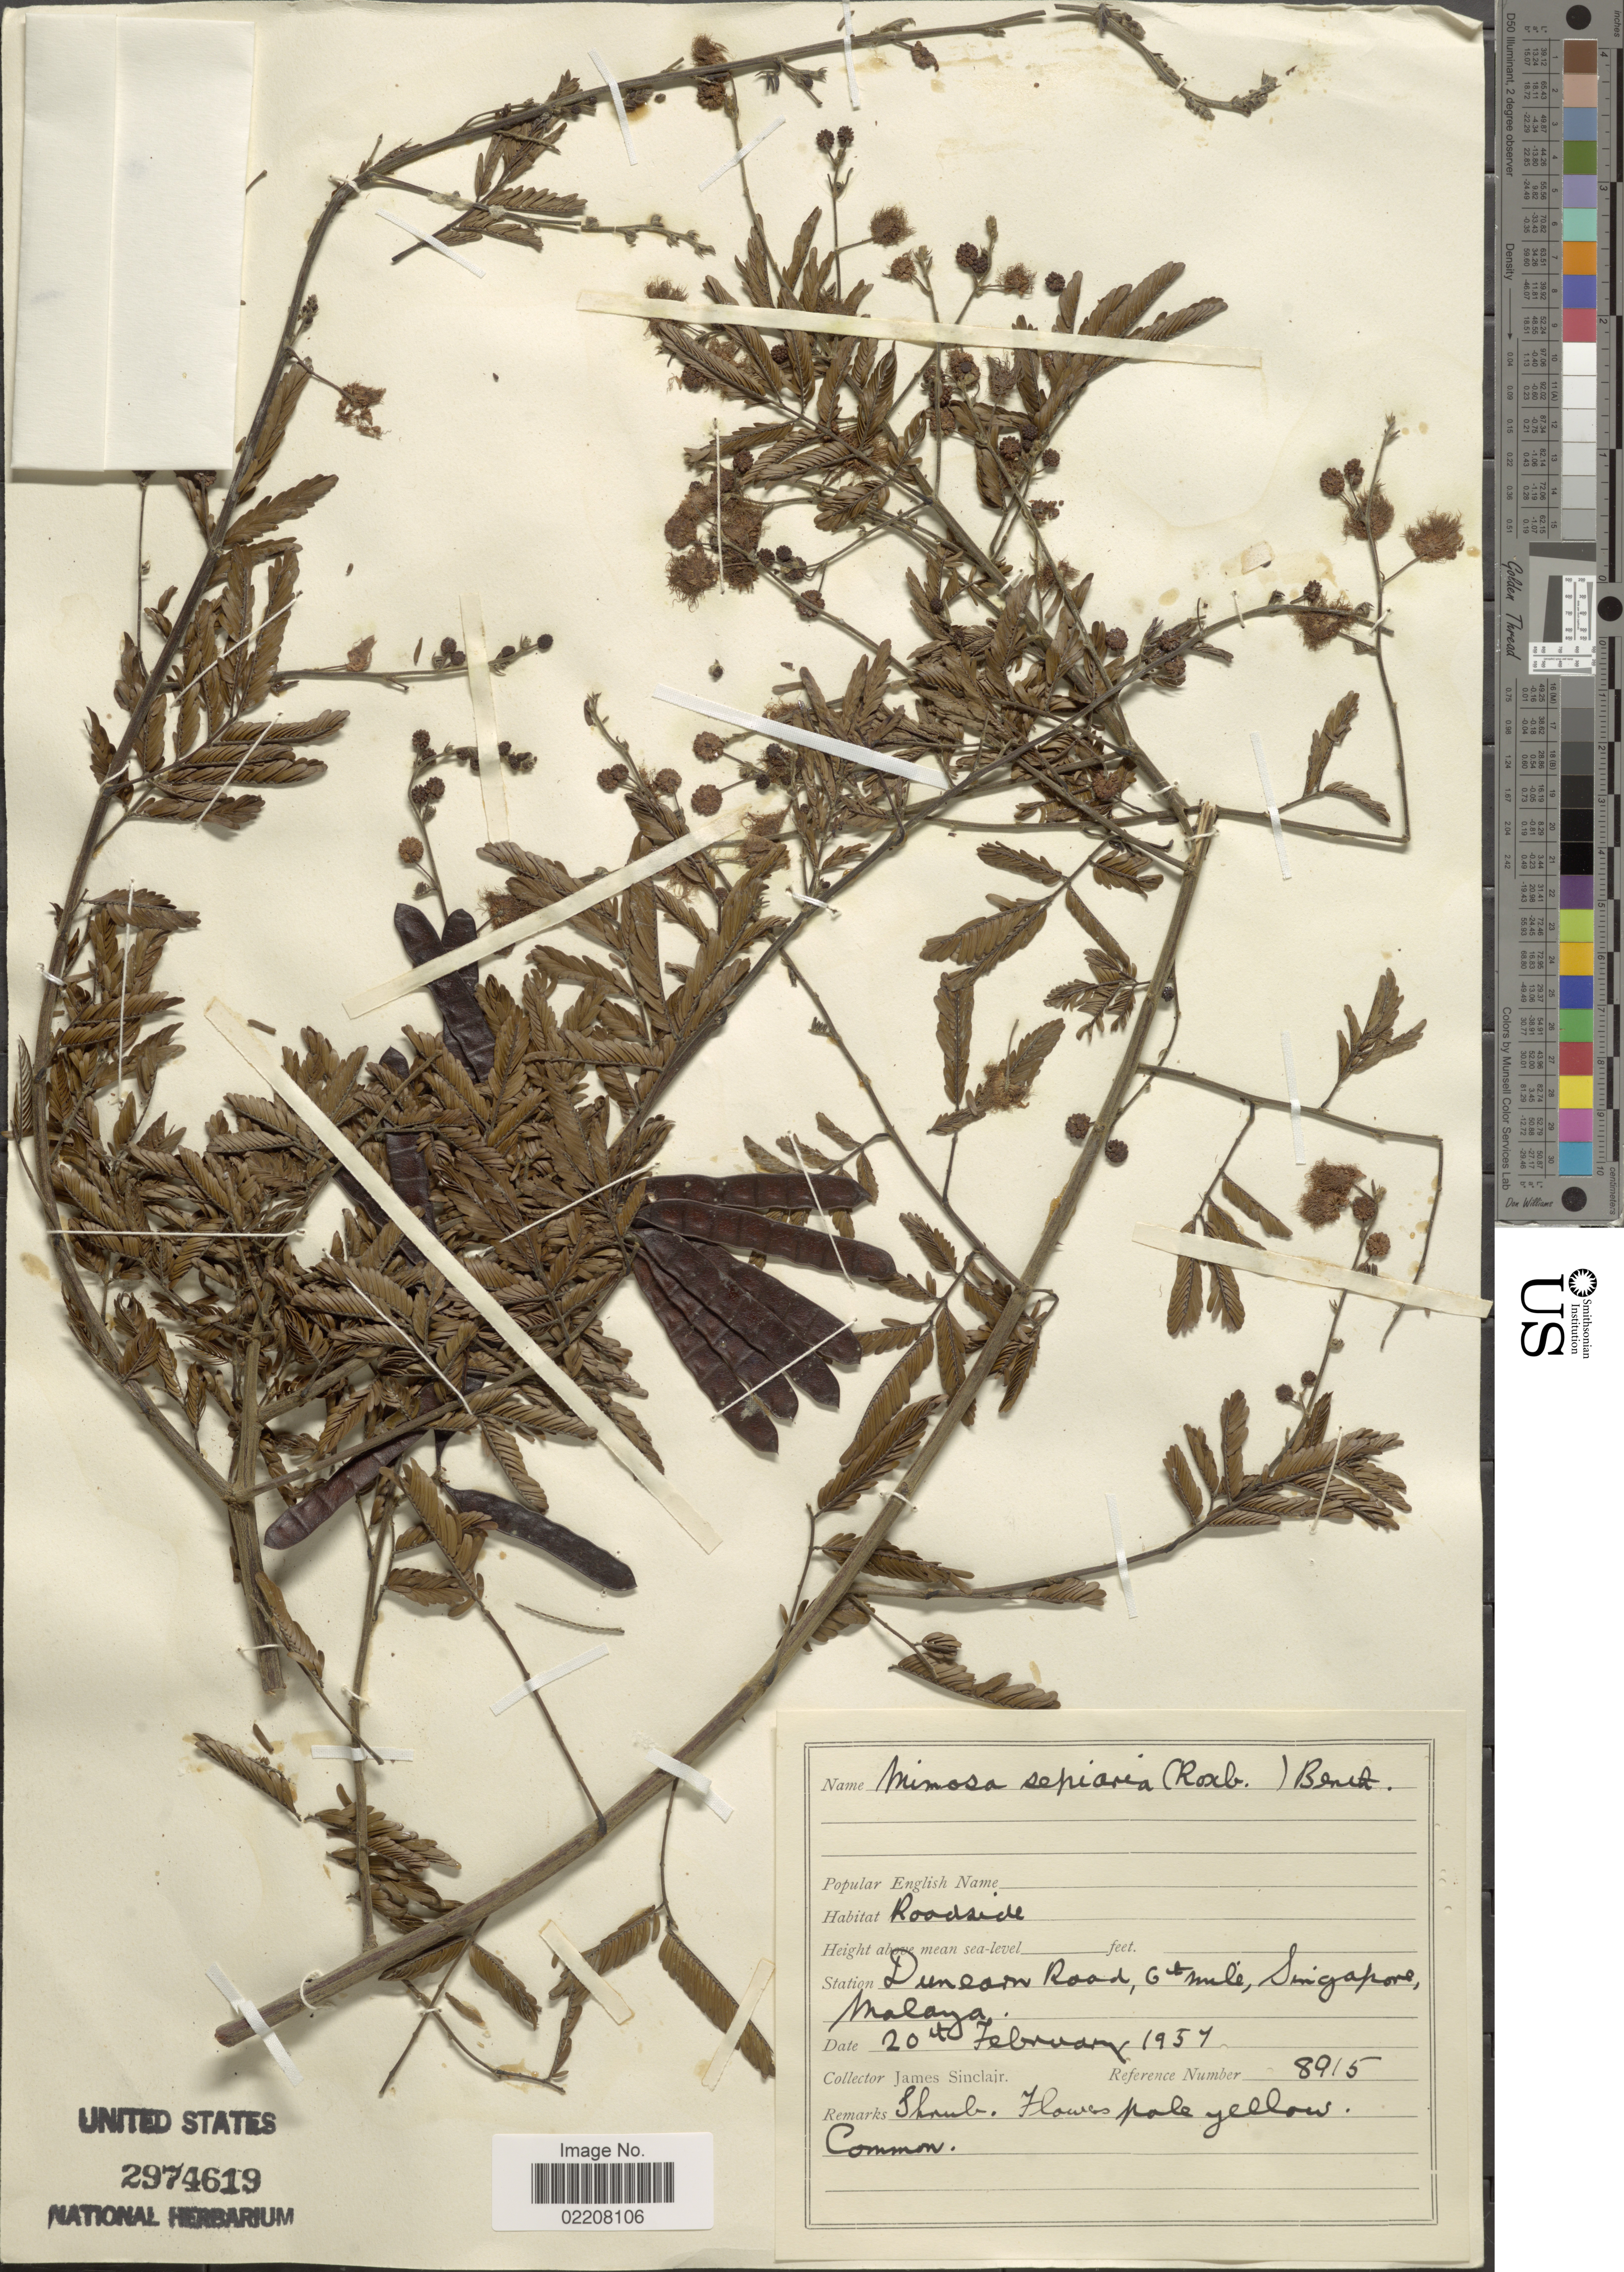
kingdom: Plantae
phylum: Tracheophyta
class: Magnoliopsida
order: Fabales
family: Fabaceae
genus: Mimosa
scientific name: Mimosa sepiaria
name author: Benth.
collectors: J. Sinclair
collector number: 8915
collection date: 1957-02-20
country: Singapore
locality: Dunearn Road, 6th mile, Malaya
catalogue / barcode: US 2974619